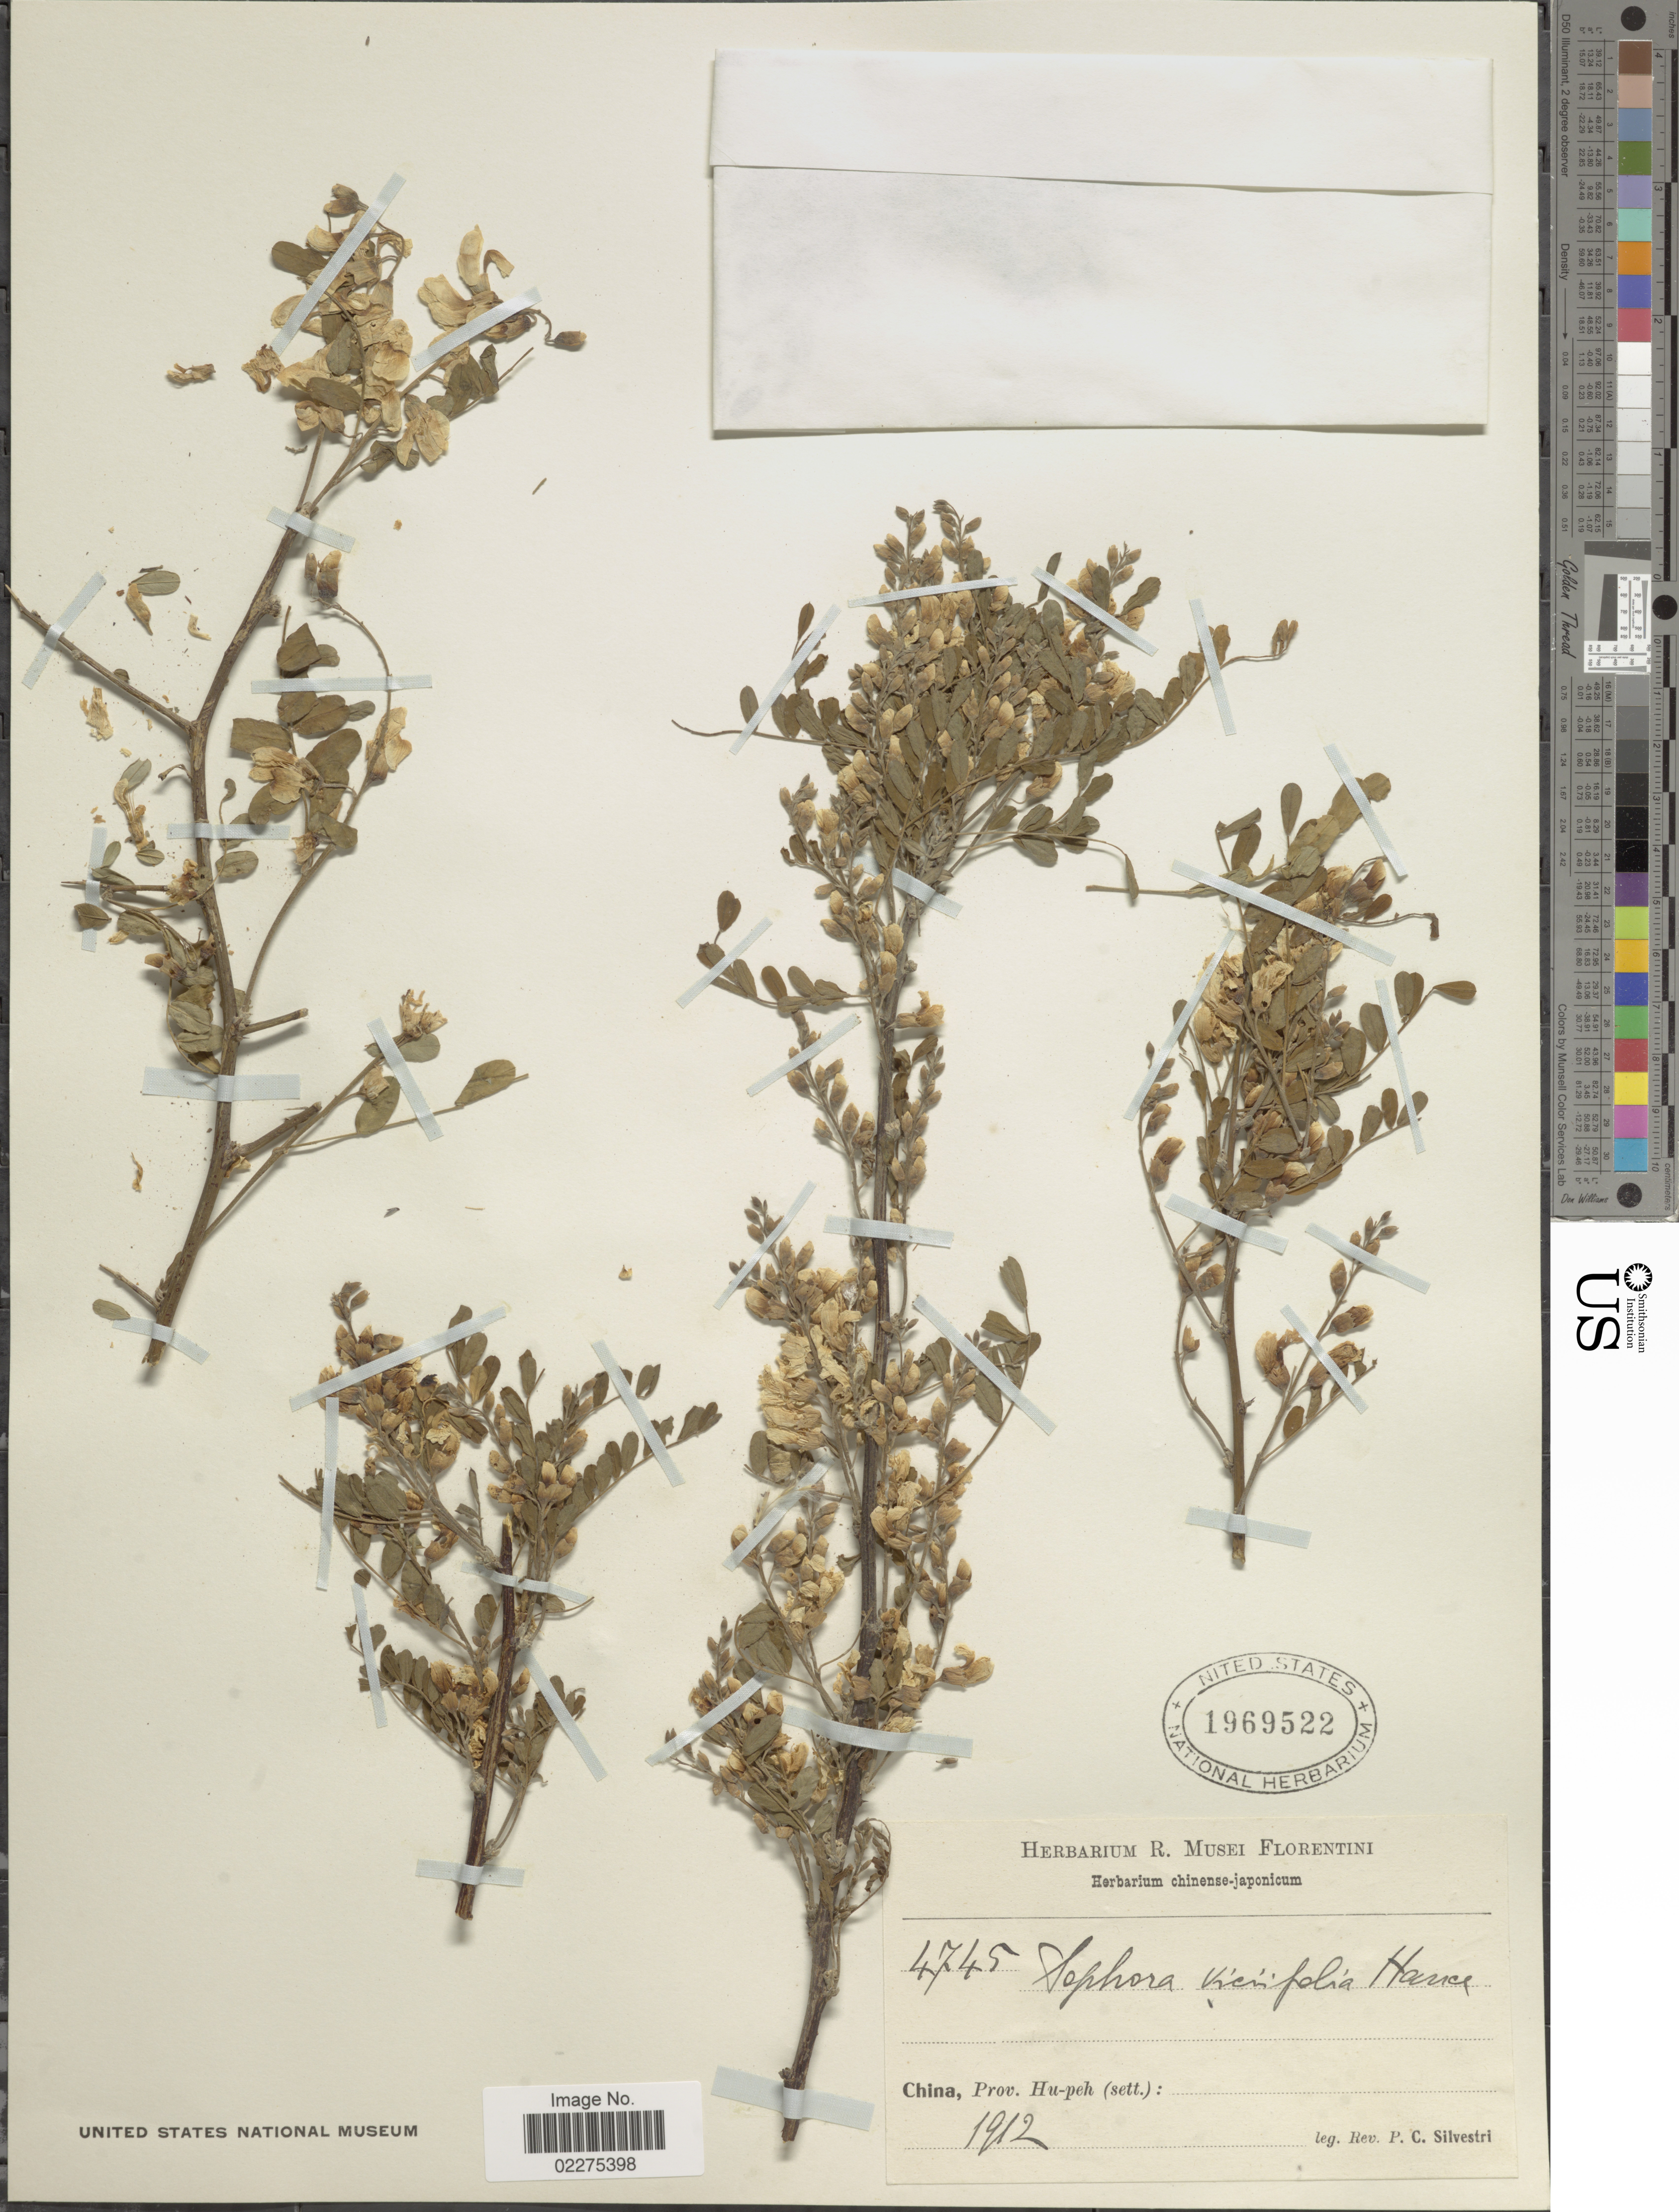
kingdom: Plantae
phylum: Tracheophyta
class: Magnoliopsida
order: Fabales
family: Fabaceae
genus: Sophora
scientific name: Sophora davidii var. davidii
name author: (Franch.) Skeels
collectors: P. Silvestri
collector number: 4745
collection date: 1912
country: China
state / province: Hubei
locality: Prov. Hu-peh (sett.)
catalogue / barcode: US 1969522